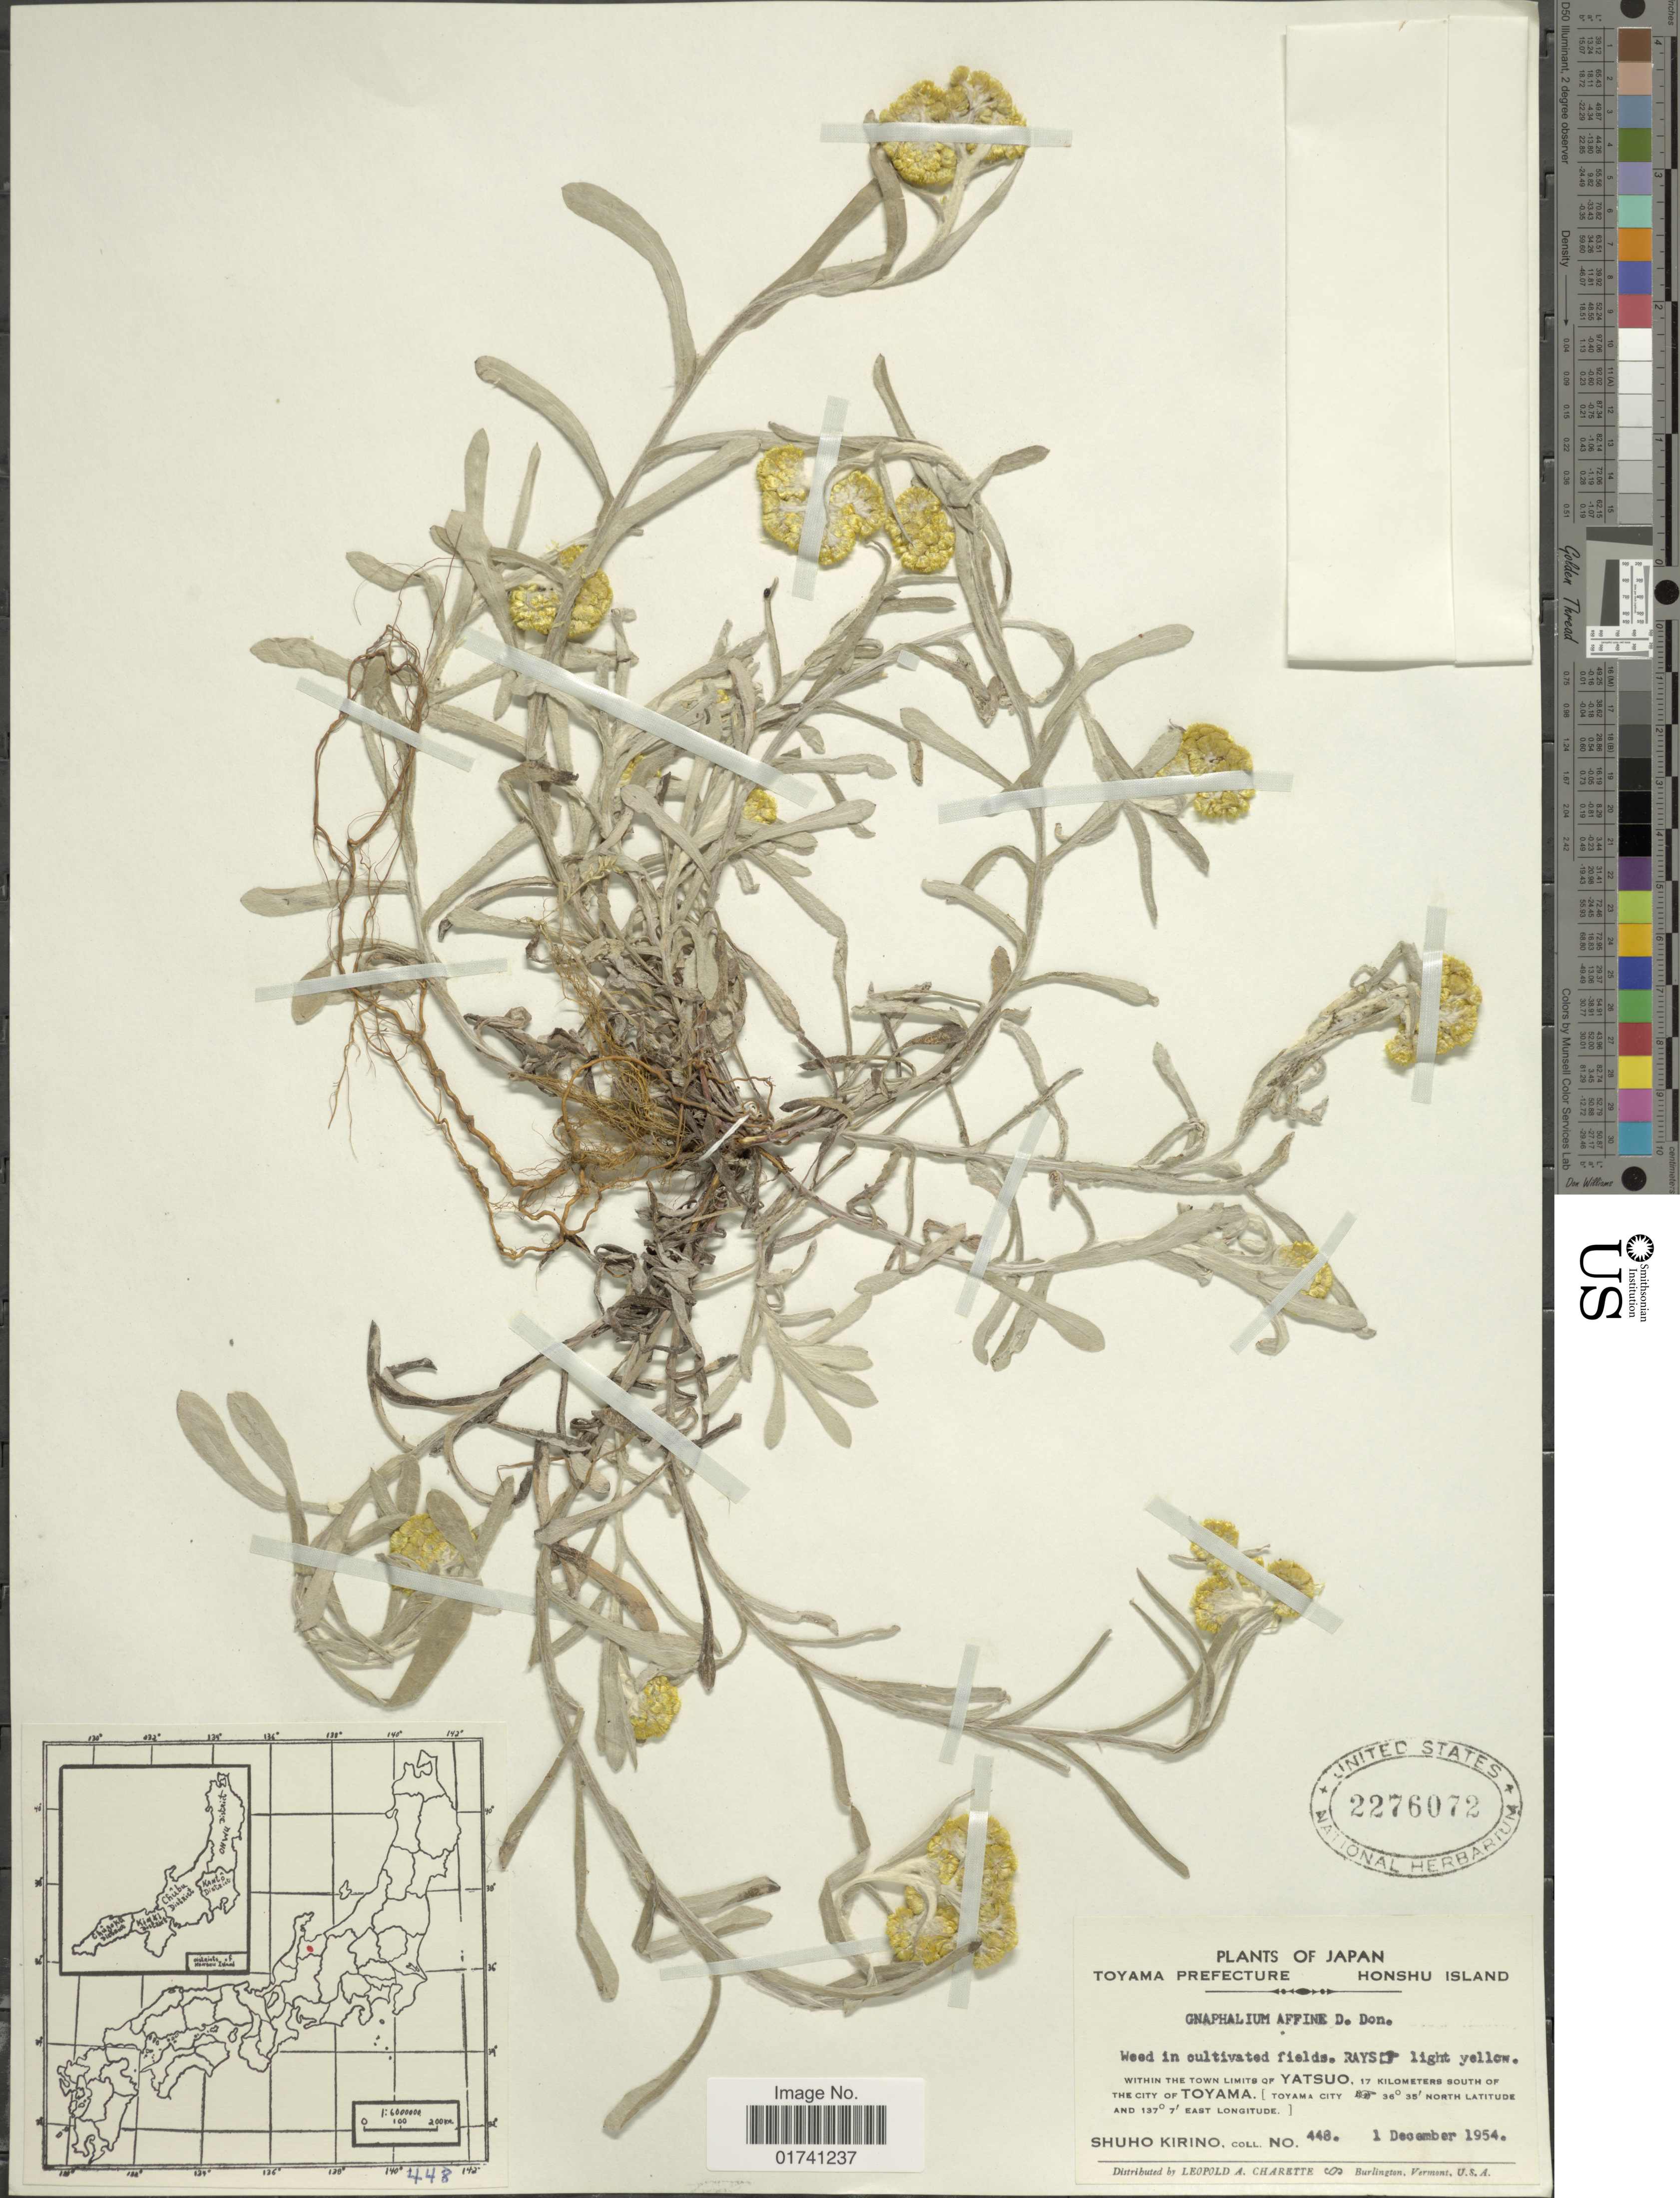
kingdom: Plantae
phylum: Tracheophyta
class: Magnoliopsida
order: Asterales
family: Asteraceae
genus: Laphangium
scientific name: Laphangium affine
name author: (D. Don) Tzvelev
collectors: S. Kirino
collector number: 448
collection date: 1954-12-01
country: Japan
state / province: Toyama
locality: Honshu Island. Within the town limits of Yatsuo, 17 kilometers south of the city of Toyama (Toyama City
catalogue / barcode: US 2276072